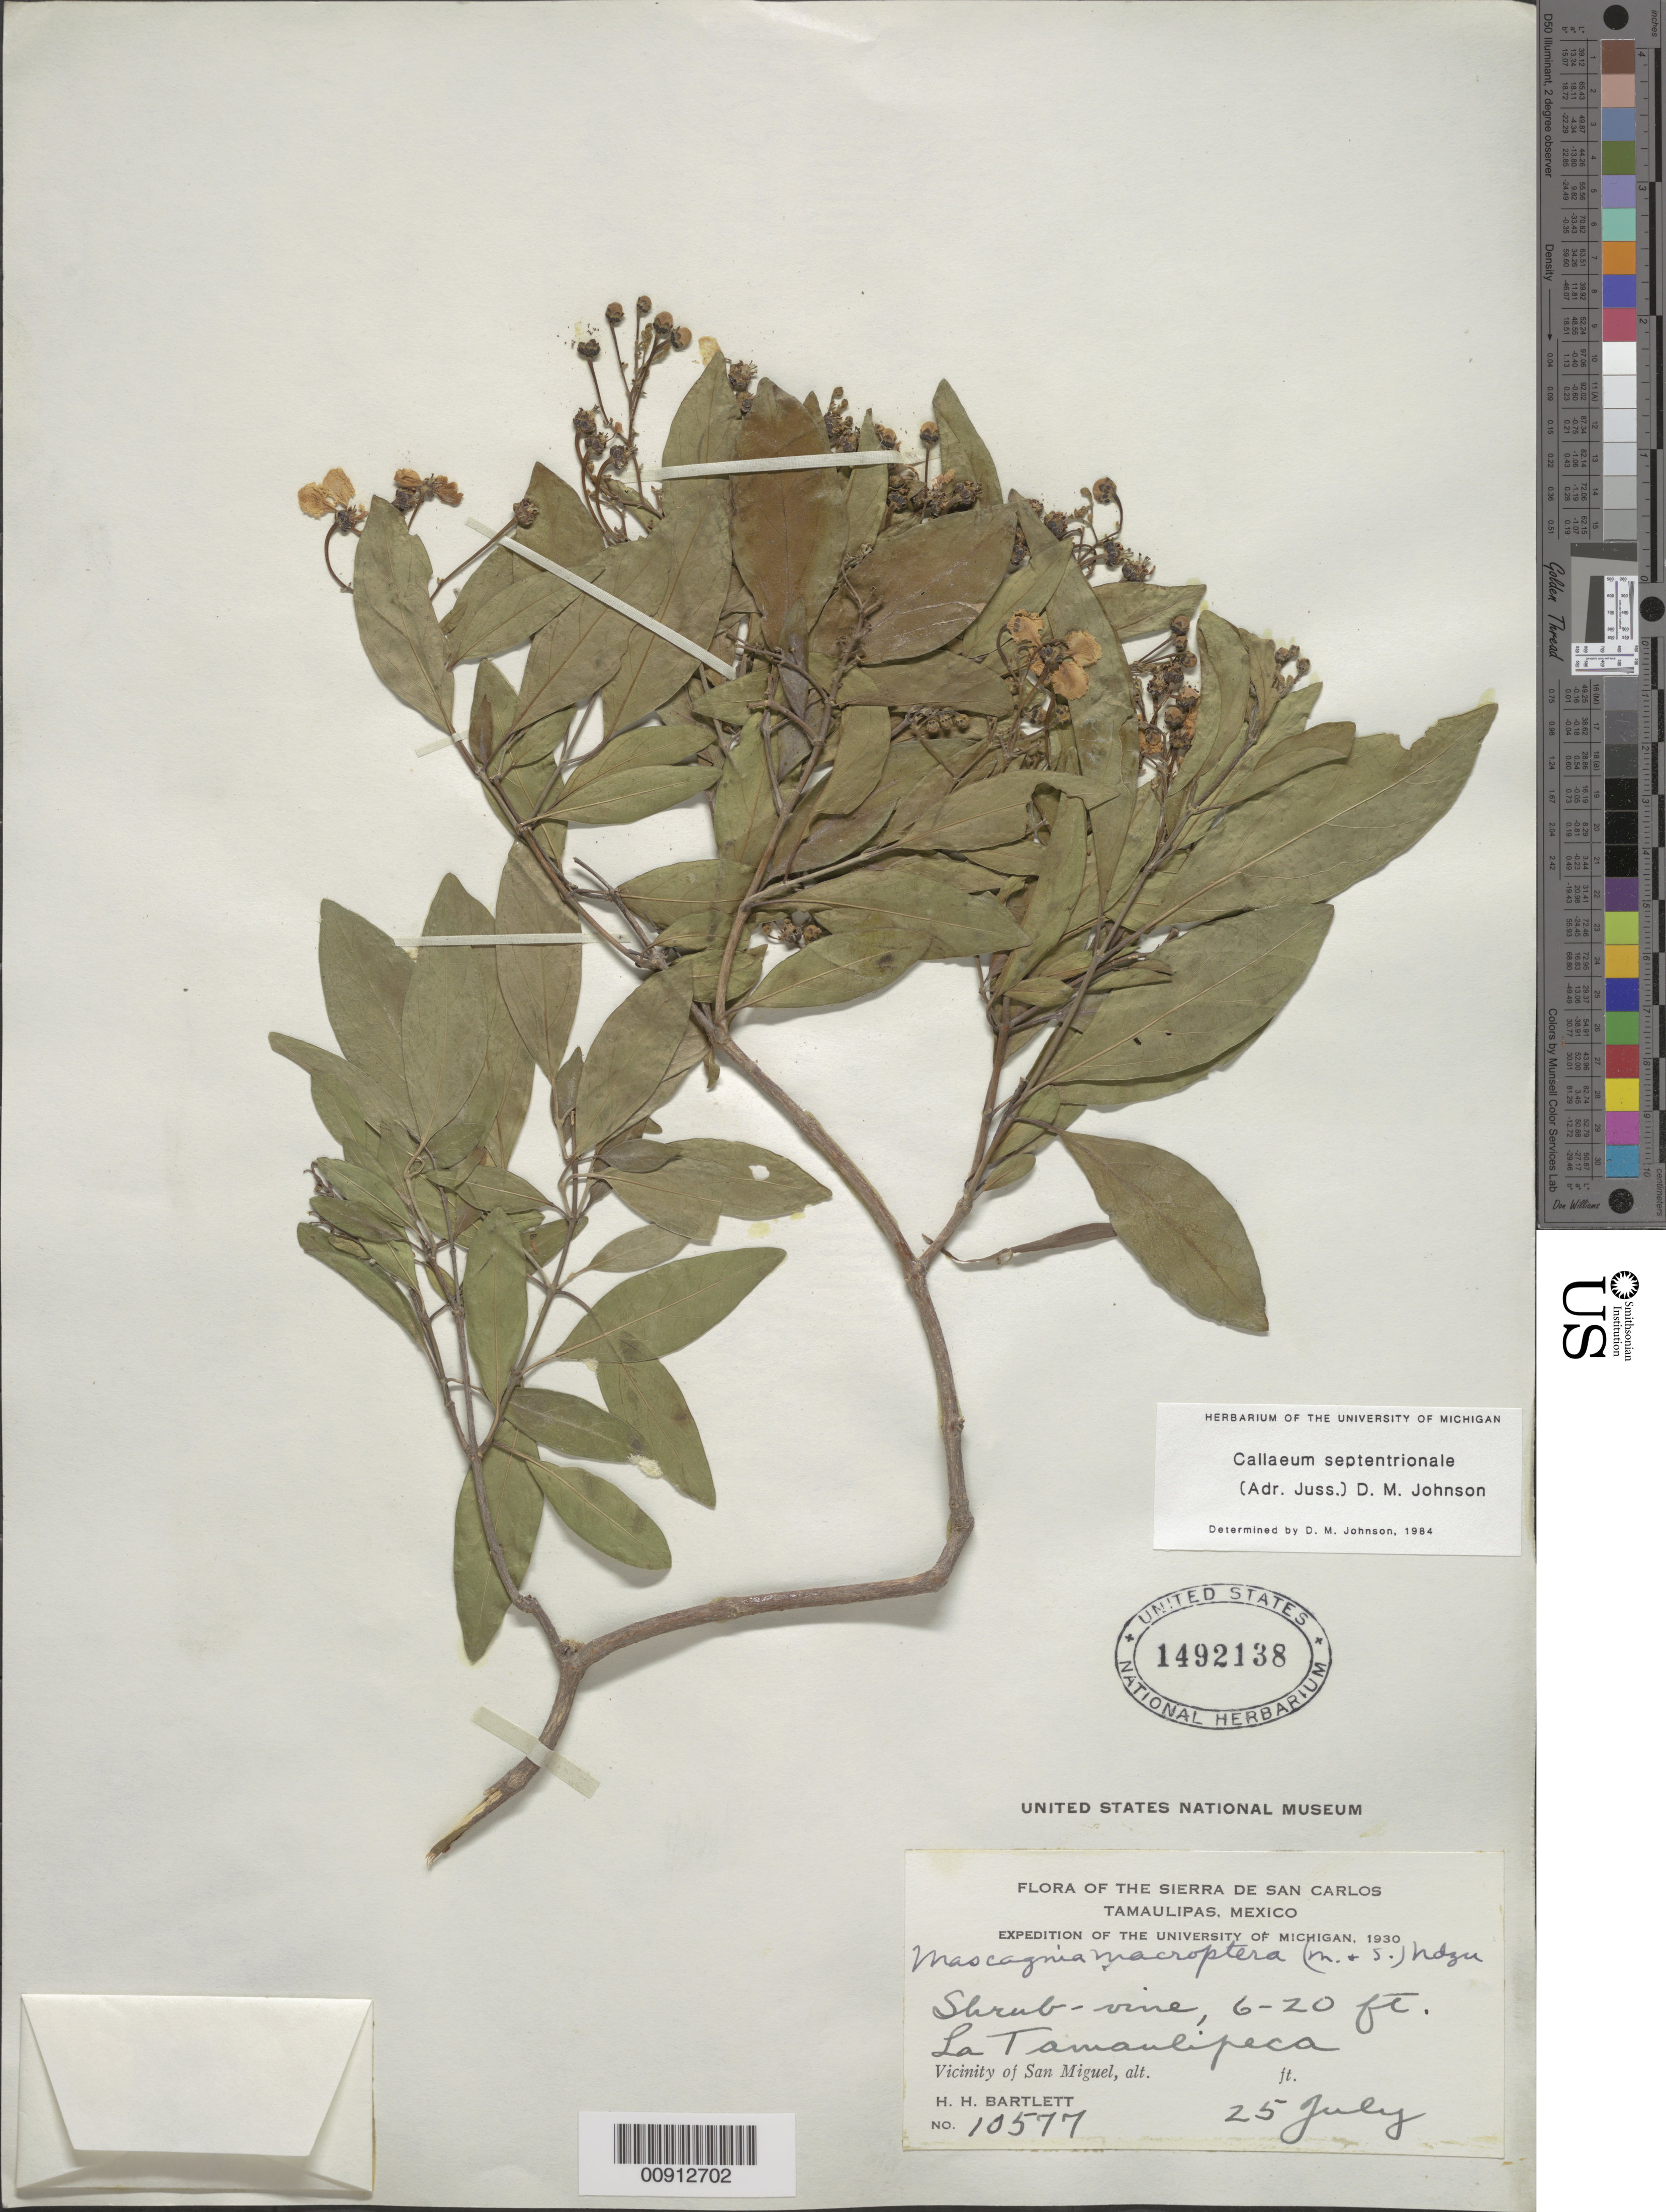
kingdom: Plantae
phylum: Tracheophyta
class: Magnoliopsida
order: Malpighiales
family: Malpighiaceae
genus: Callaeum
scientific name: Callaeum septentrionale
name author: (A. Juss.) D.M. Johnson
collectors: H. H. Bartlett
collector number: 10577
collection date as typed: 25 Jul 1930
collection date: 1930-07-25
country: Mexico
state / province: Tamaulipas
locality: La Tamaulipeca, Vicinity of San Miguel. Sierra de San Carlos, Tamaulipas.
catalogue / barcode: US 1492138